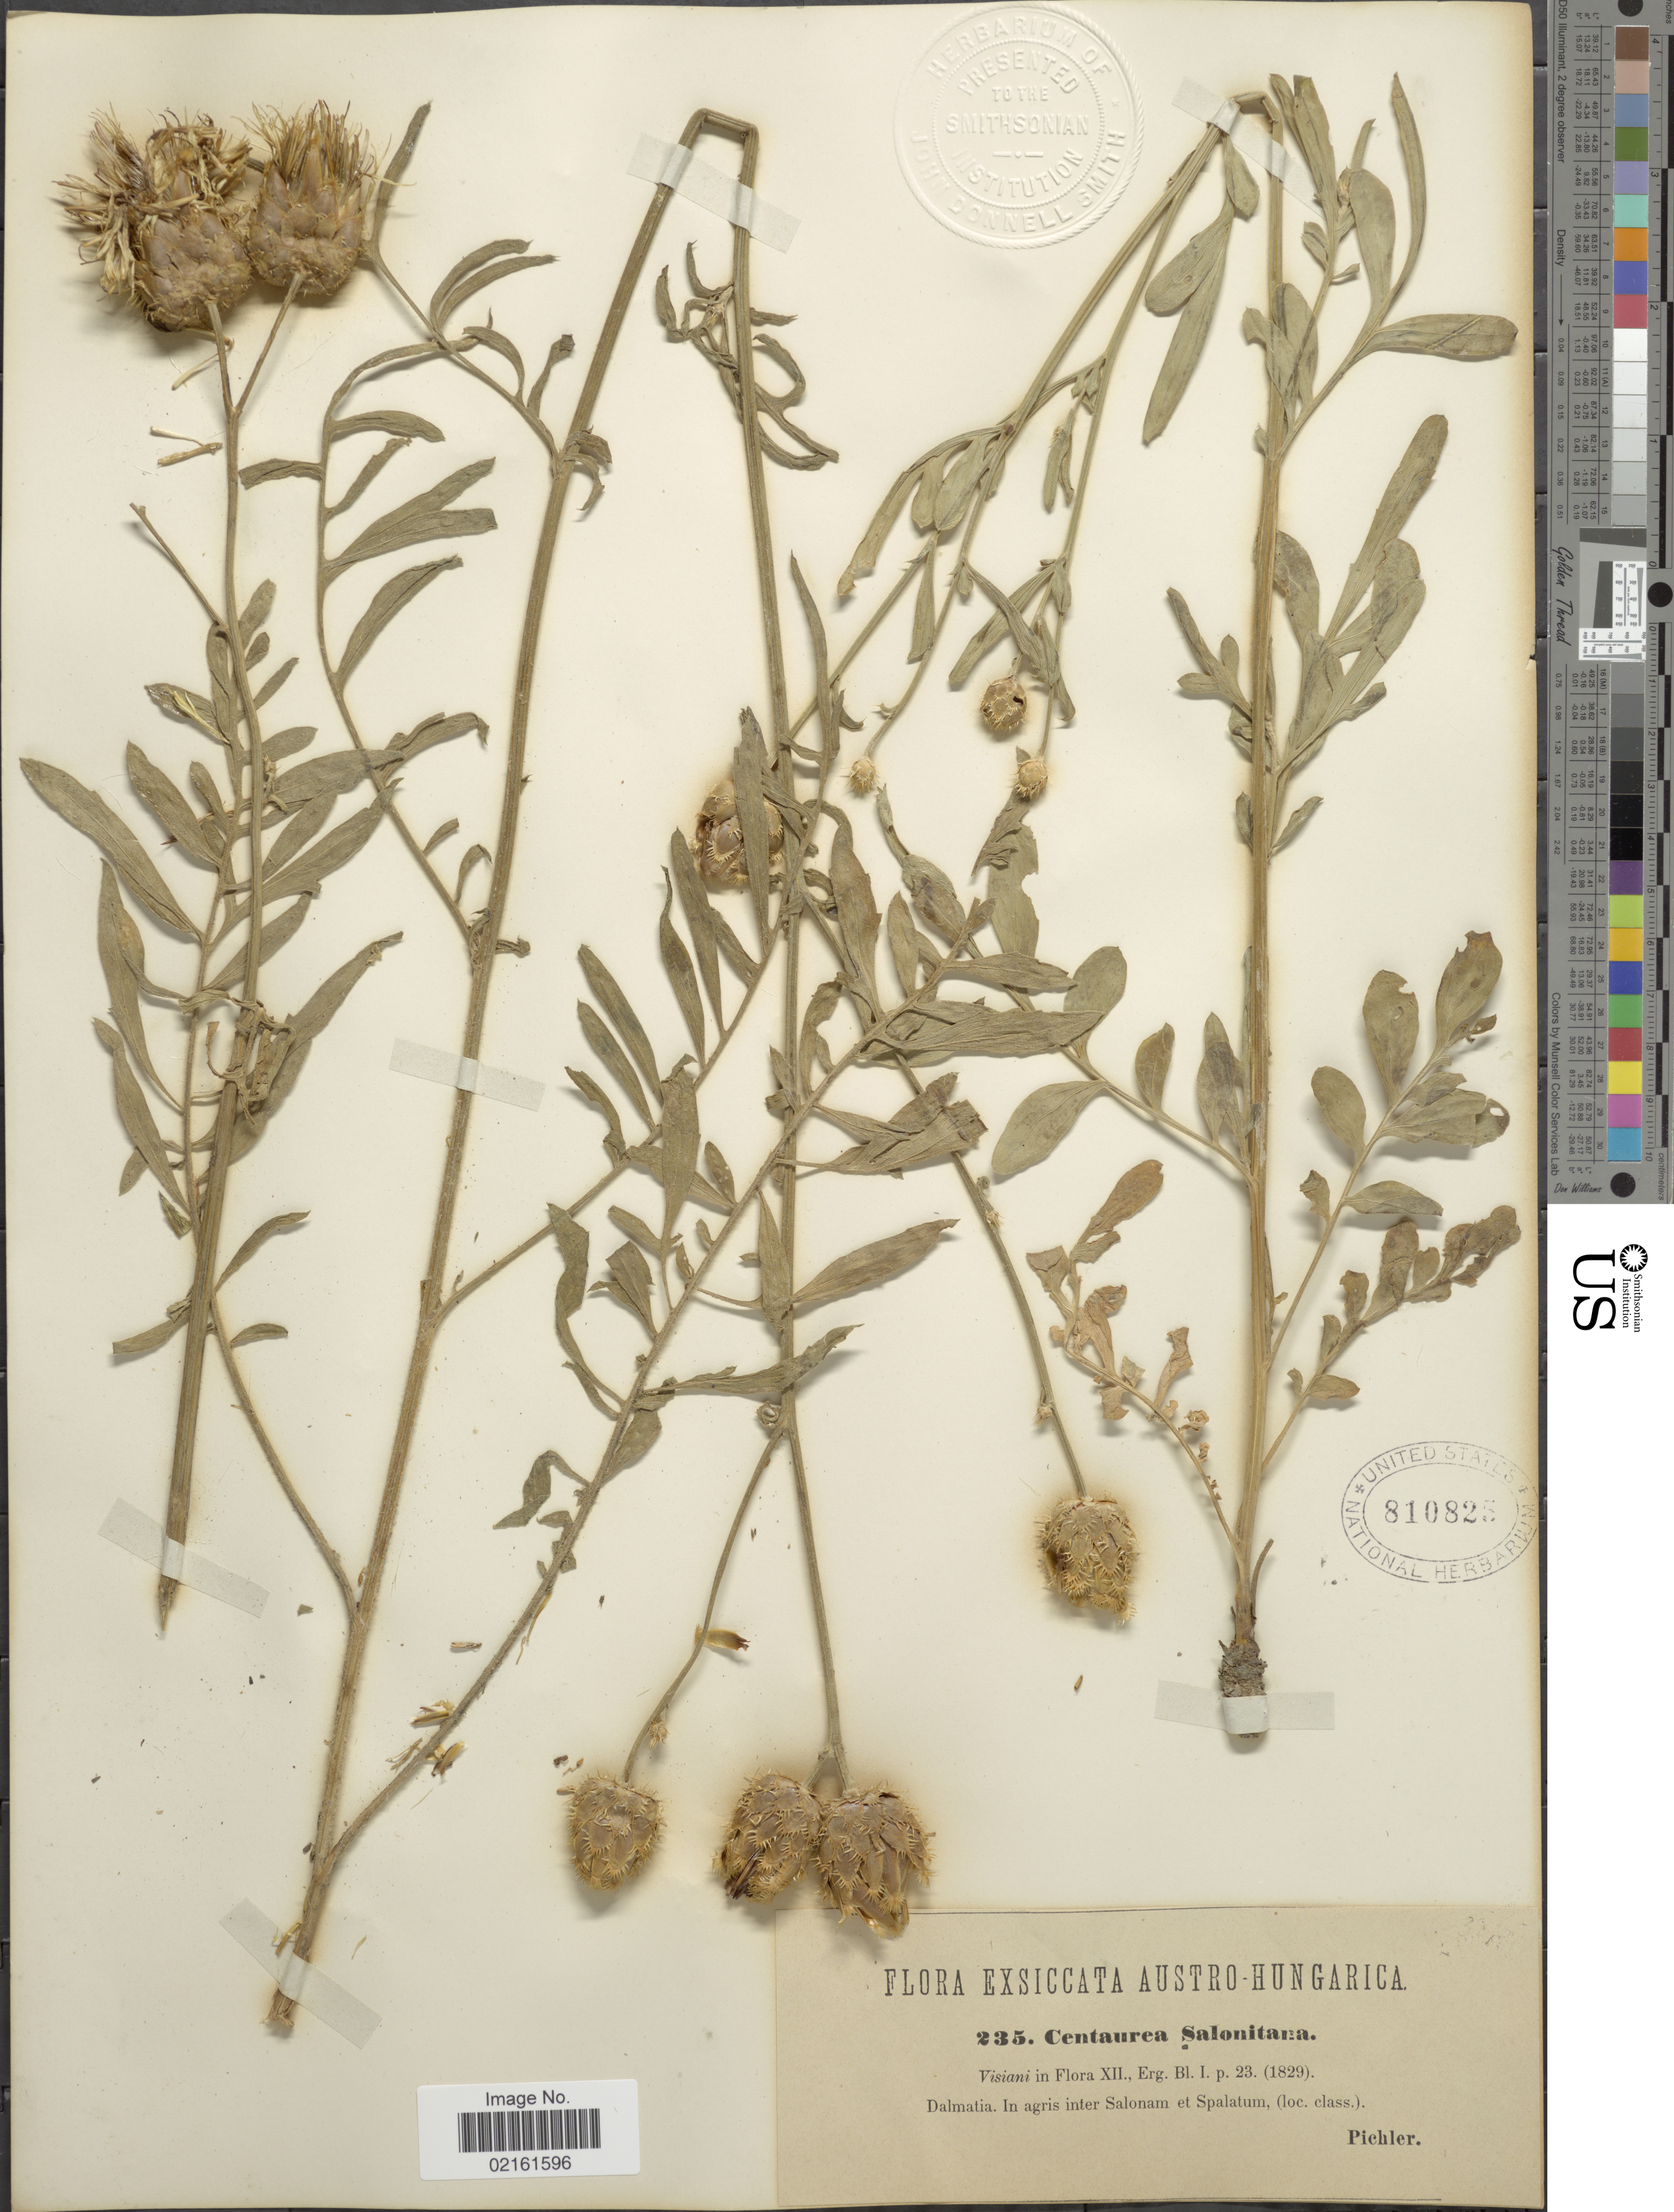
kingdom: Plantae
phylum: Tracheophyta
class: Magnoliopsida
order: Asterales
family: Asteraceae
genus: Centaurea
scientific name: Centaurea salonitana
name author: Vis.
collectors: Pichler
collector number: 235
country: Croatia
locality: Austro-Hungarica. Dalmatia. In agris inter Salonam et Spalatum, (loc. class.)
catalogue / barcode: US 810825